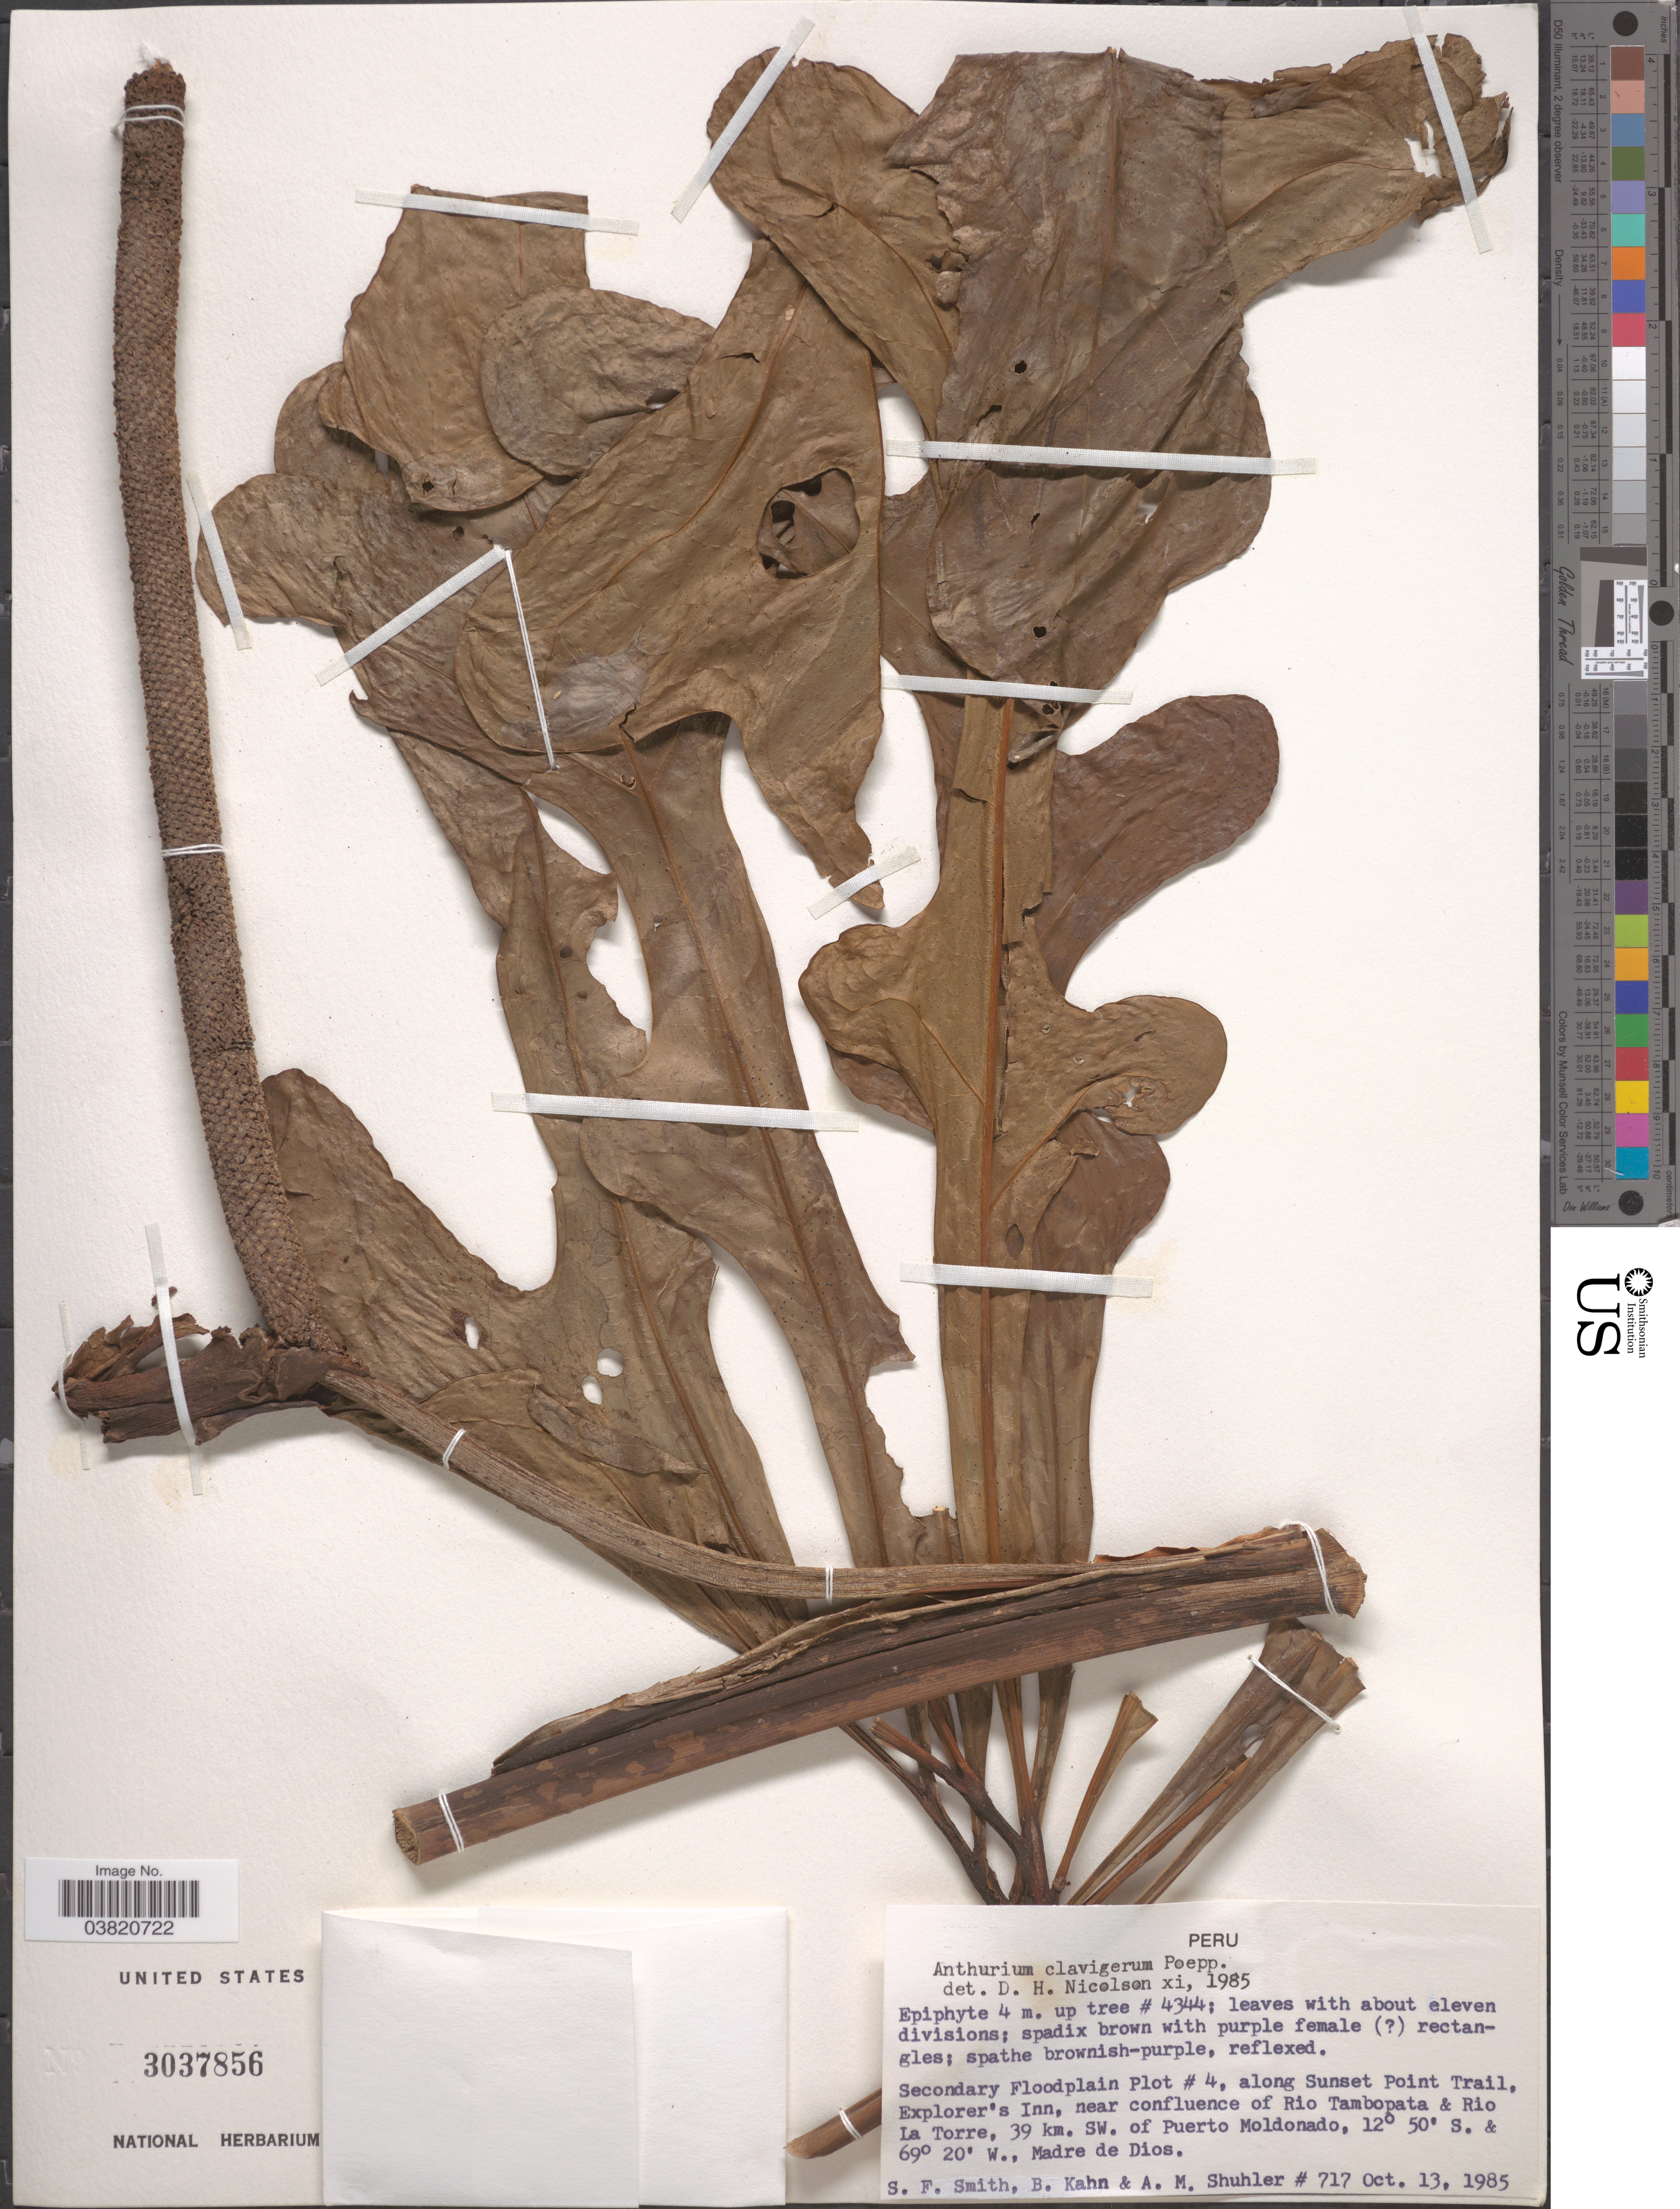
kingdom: Plantae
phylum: Tracheophyta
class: Liliopsida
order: Alismatales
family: Araceae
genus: Anthurium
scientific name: Anthurium clavigerum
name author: Poepp. & Endl.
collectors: S.F. Smith, B. Kahn & A. Shuhler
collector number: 717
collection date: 1985-10-13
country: Peru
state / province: Madre de Dios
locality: Secondary Floodplain Plot # 4, along Sunset Point Trail, Explorer's Inn, near confluence of Rio Tambopata & Rio La Torre, 39 km. SW. of Puerto Moldonado.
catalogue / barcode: US 3037856